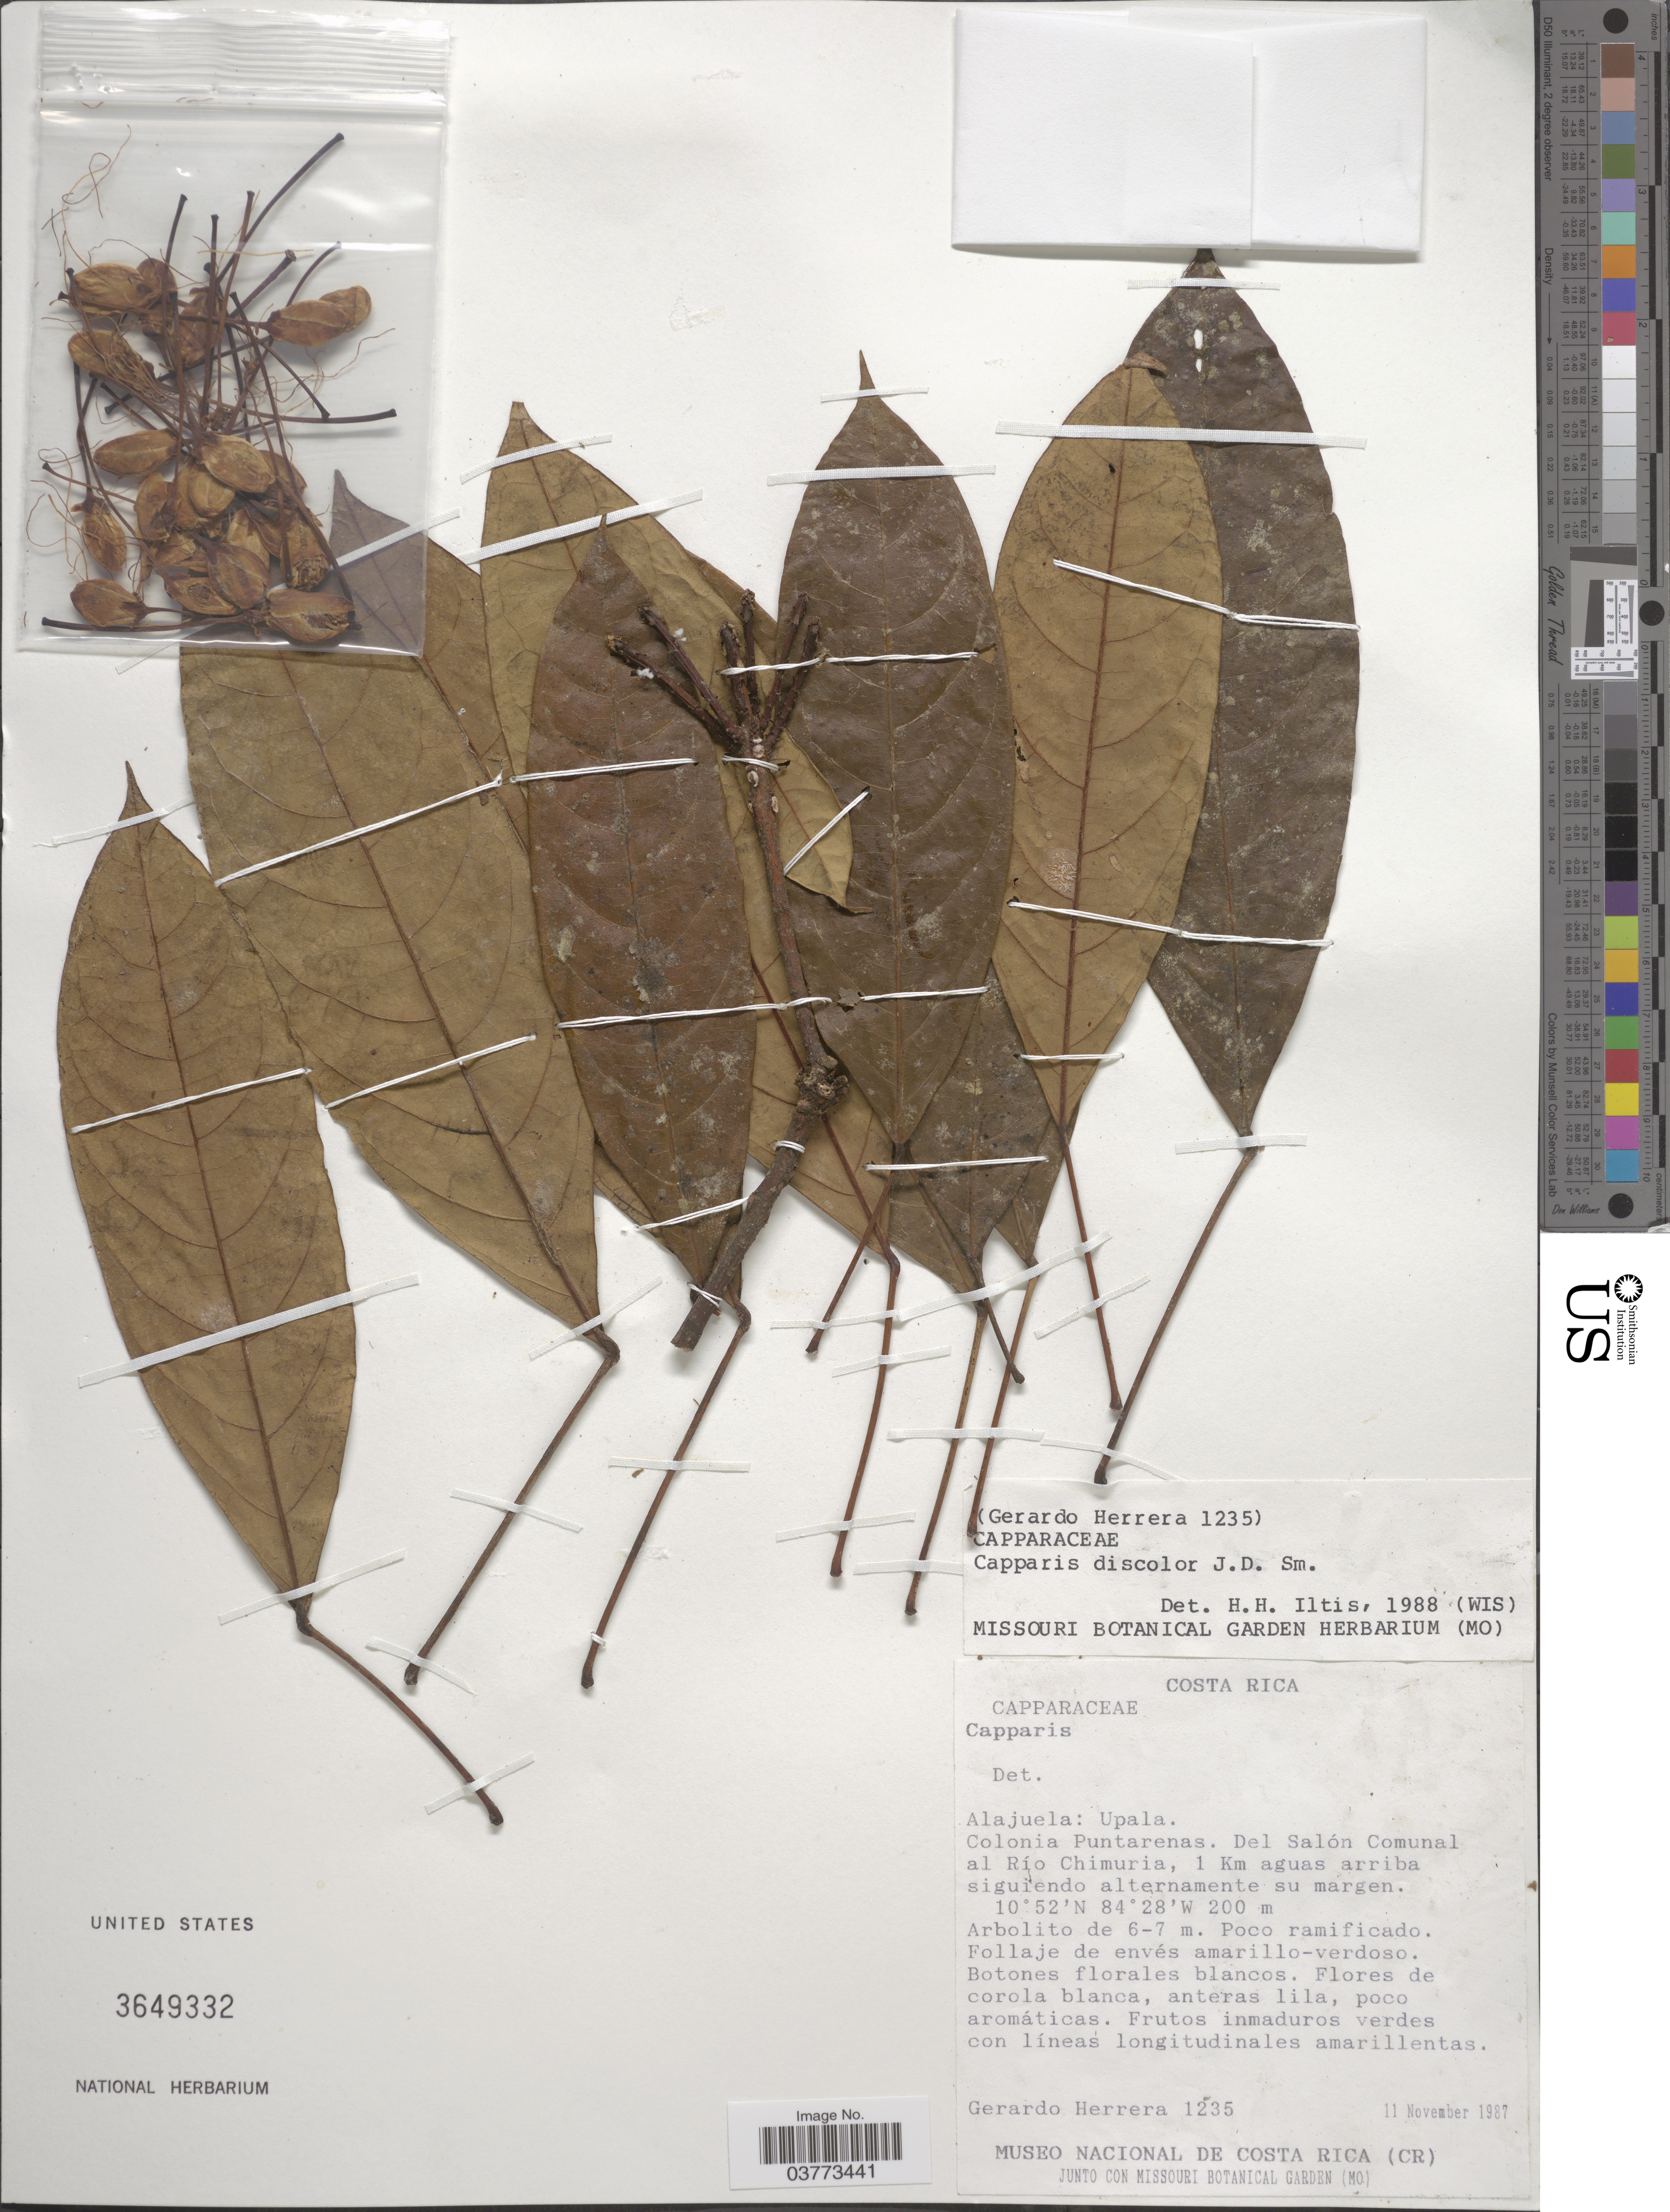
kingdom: Plantae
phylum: Tracheophyta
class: Magnoliopsida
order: Brassicales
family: Capparaceae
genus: Capparidastrum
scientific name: Capparidastrum discolor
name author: (Donn. Sm.) Iltis, H.H. & Cornejo, X.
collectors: G. Herrera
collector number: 1235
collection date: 1987-11-11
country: Costa Rica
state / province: Alajuela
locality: Upala. Colonia Puntarenas. Del Salón Comunal al Río Chimuria, 1 Km aguas arriba siguiendo alternamente su margen.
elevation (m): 200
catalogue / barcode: US 3649332